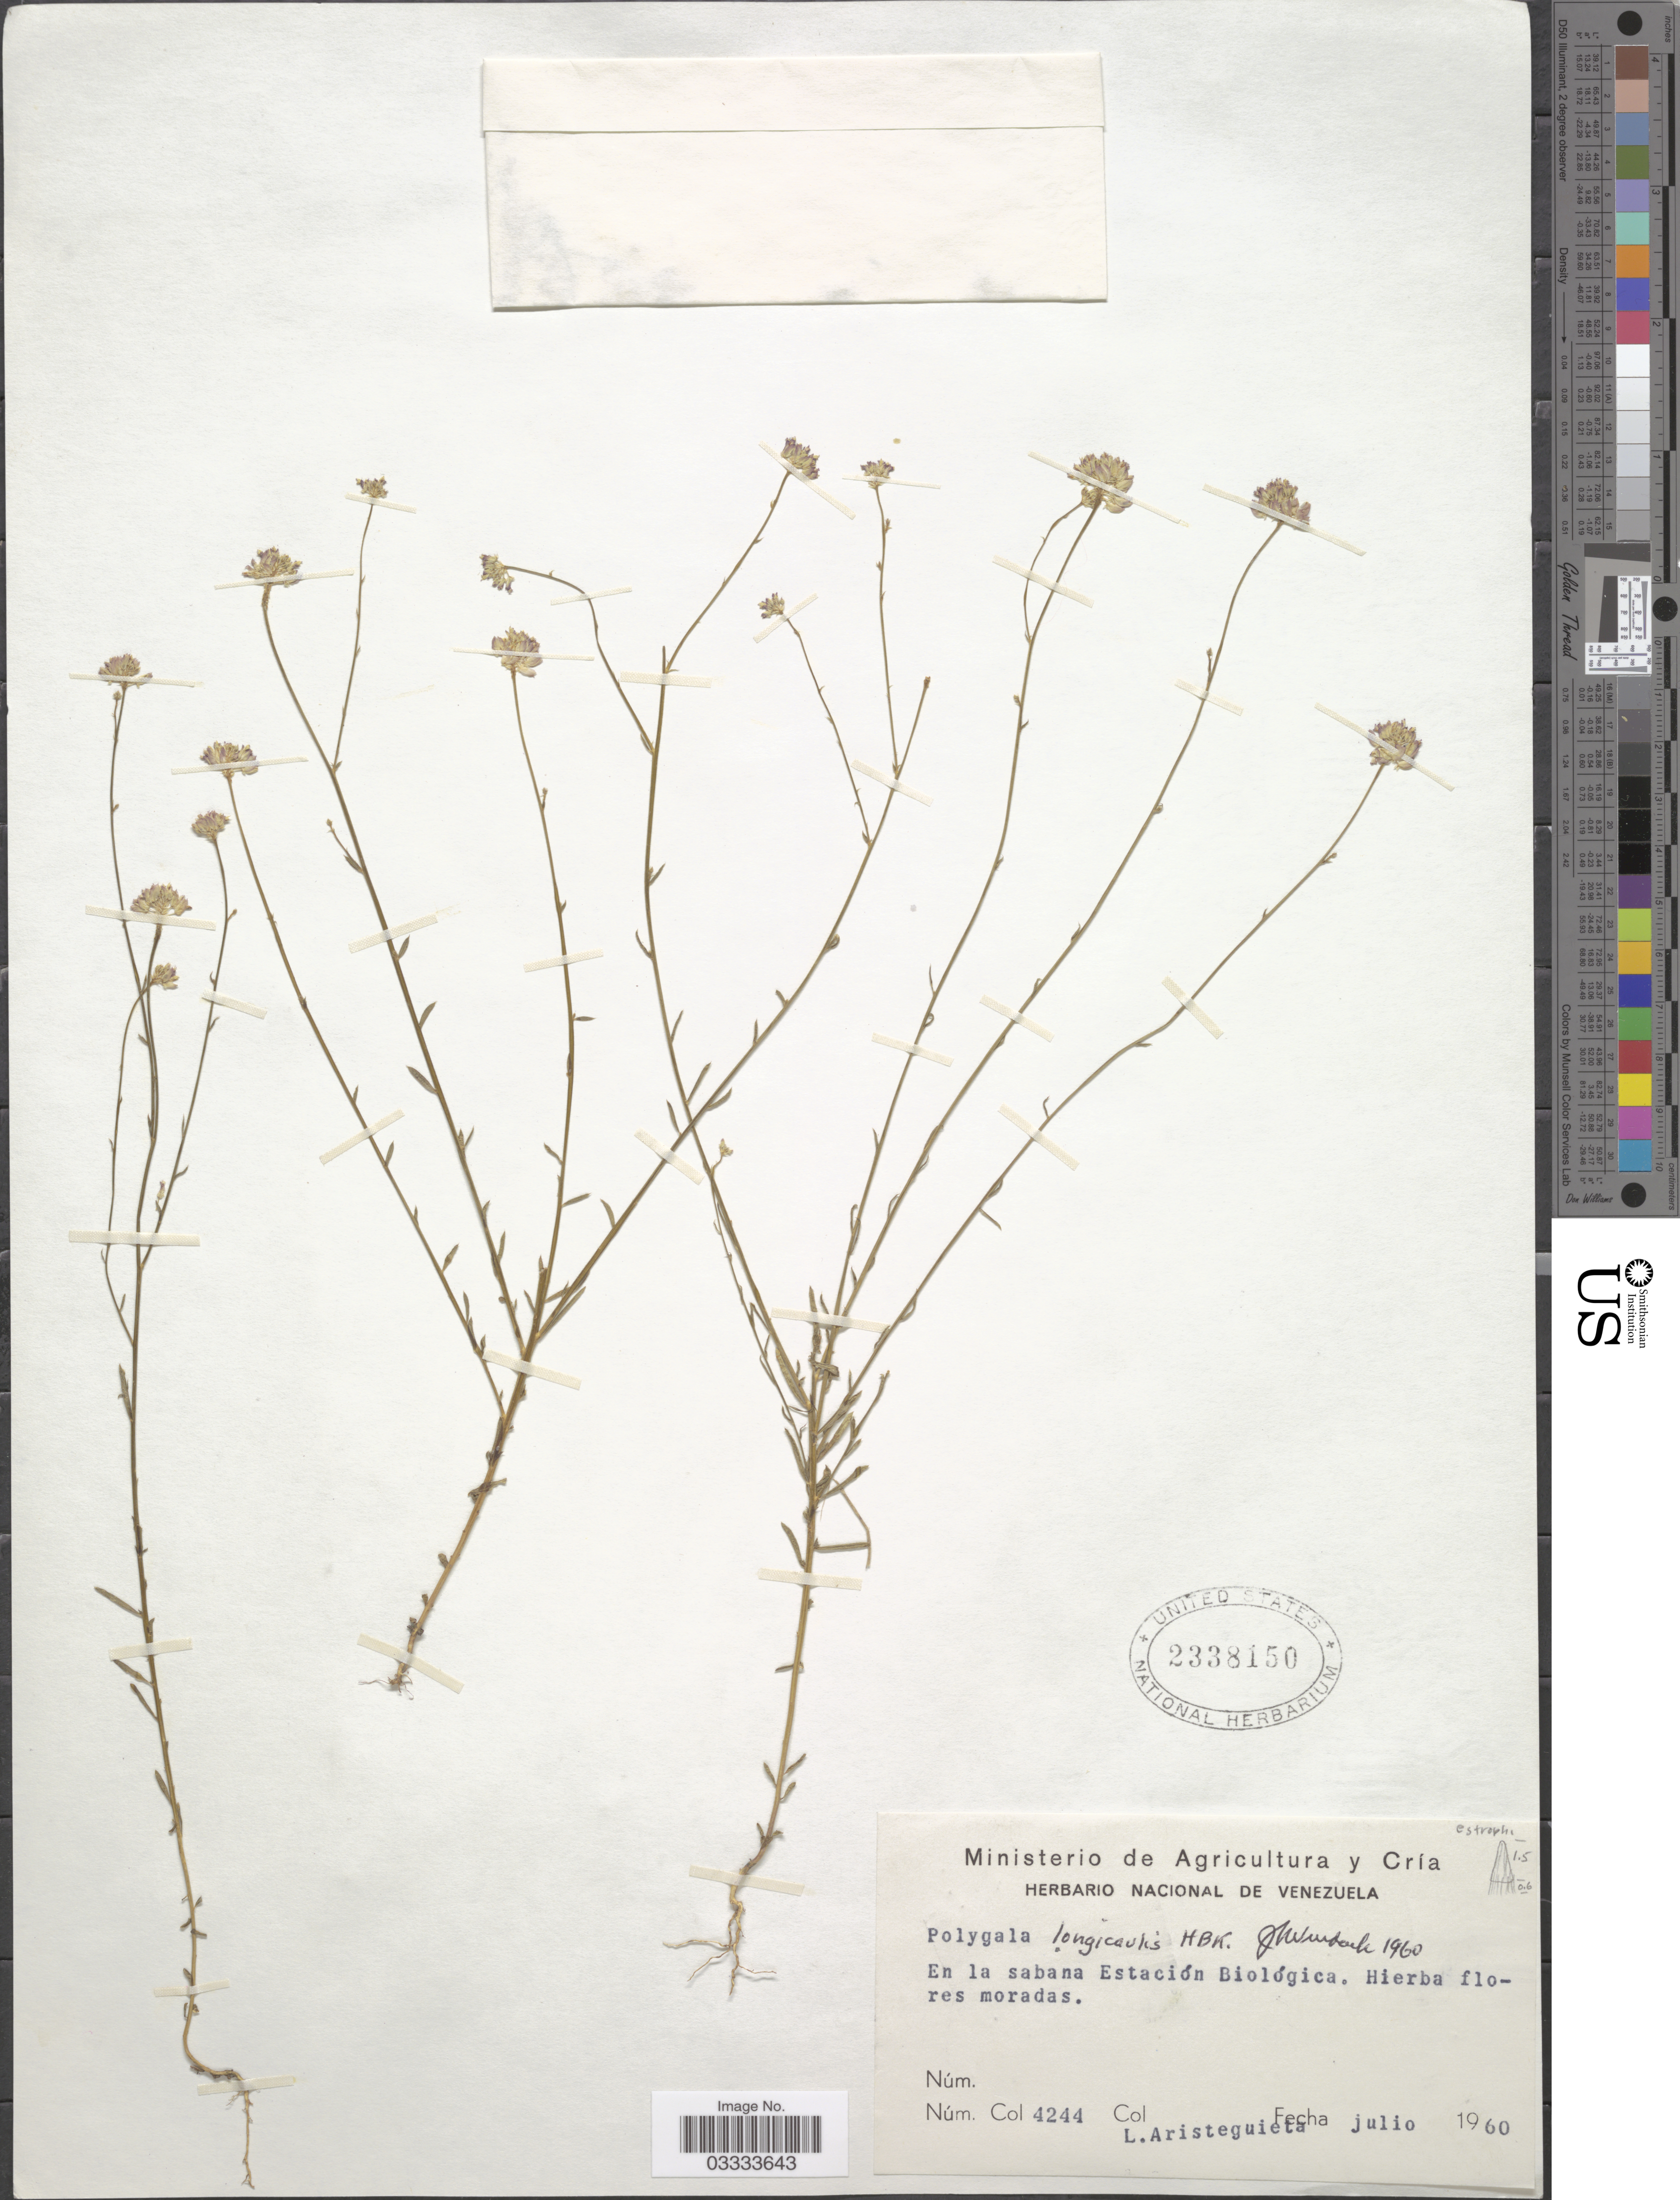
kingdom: Plantae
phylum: Tracheophyta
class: Magnoliopsida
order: Fabales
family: Polygalaceae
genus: Polygala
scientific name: Polygala longicaulis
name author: Kunth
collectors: L. Aristeguieta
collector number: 4244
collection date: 1960-07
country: Venezuela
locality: En la sabana Estación Biológica.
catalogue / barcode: US 2338150